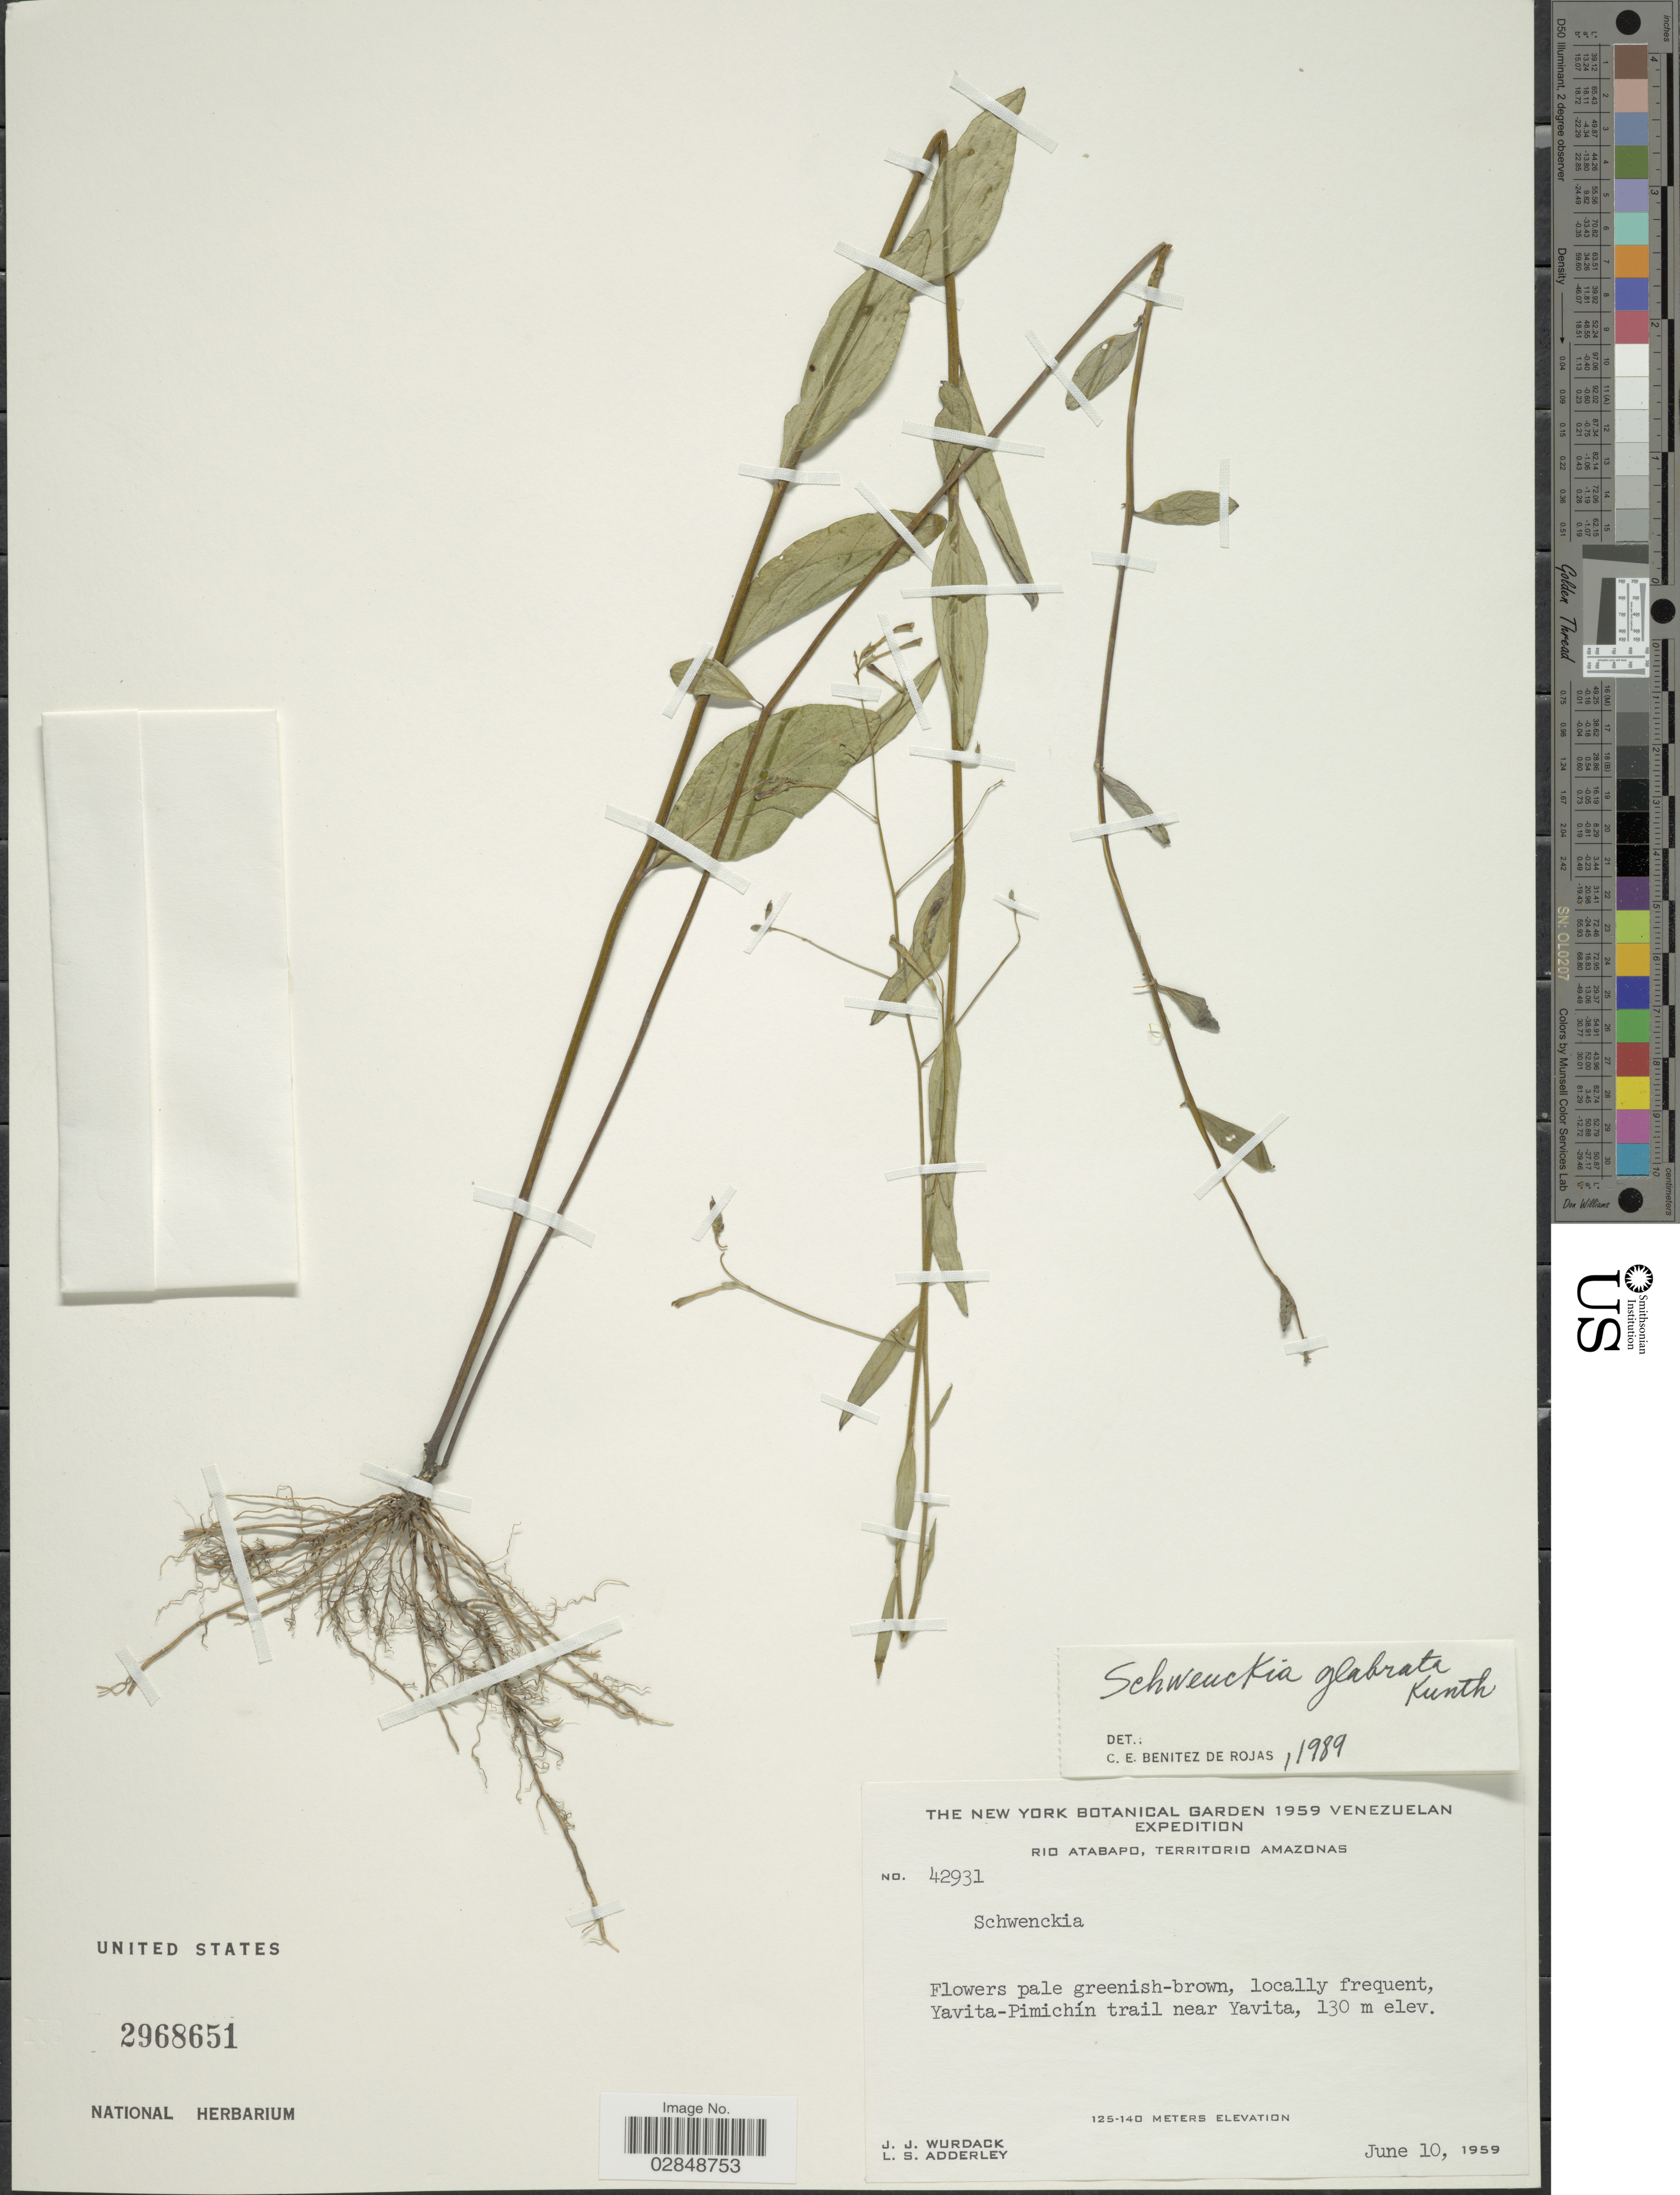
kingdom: Plantae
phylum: Tracheophyta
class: Magnoliopsida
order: Solanales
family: Solanaceae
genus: Schwenckia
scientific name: Schwenckia glabrata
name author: Kunth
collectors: J. J. Wurdack & L. S. Adderley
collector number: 42931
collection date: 1959-06-10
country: Venezuela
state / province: Amazonas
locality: Rio Atabapo, Territorio Amazonas. Yavita-Pimichín trail near Yavita.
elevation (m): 130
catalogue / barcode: US 2968651